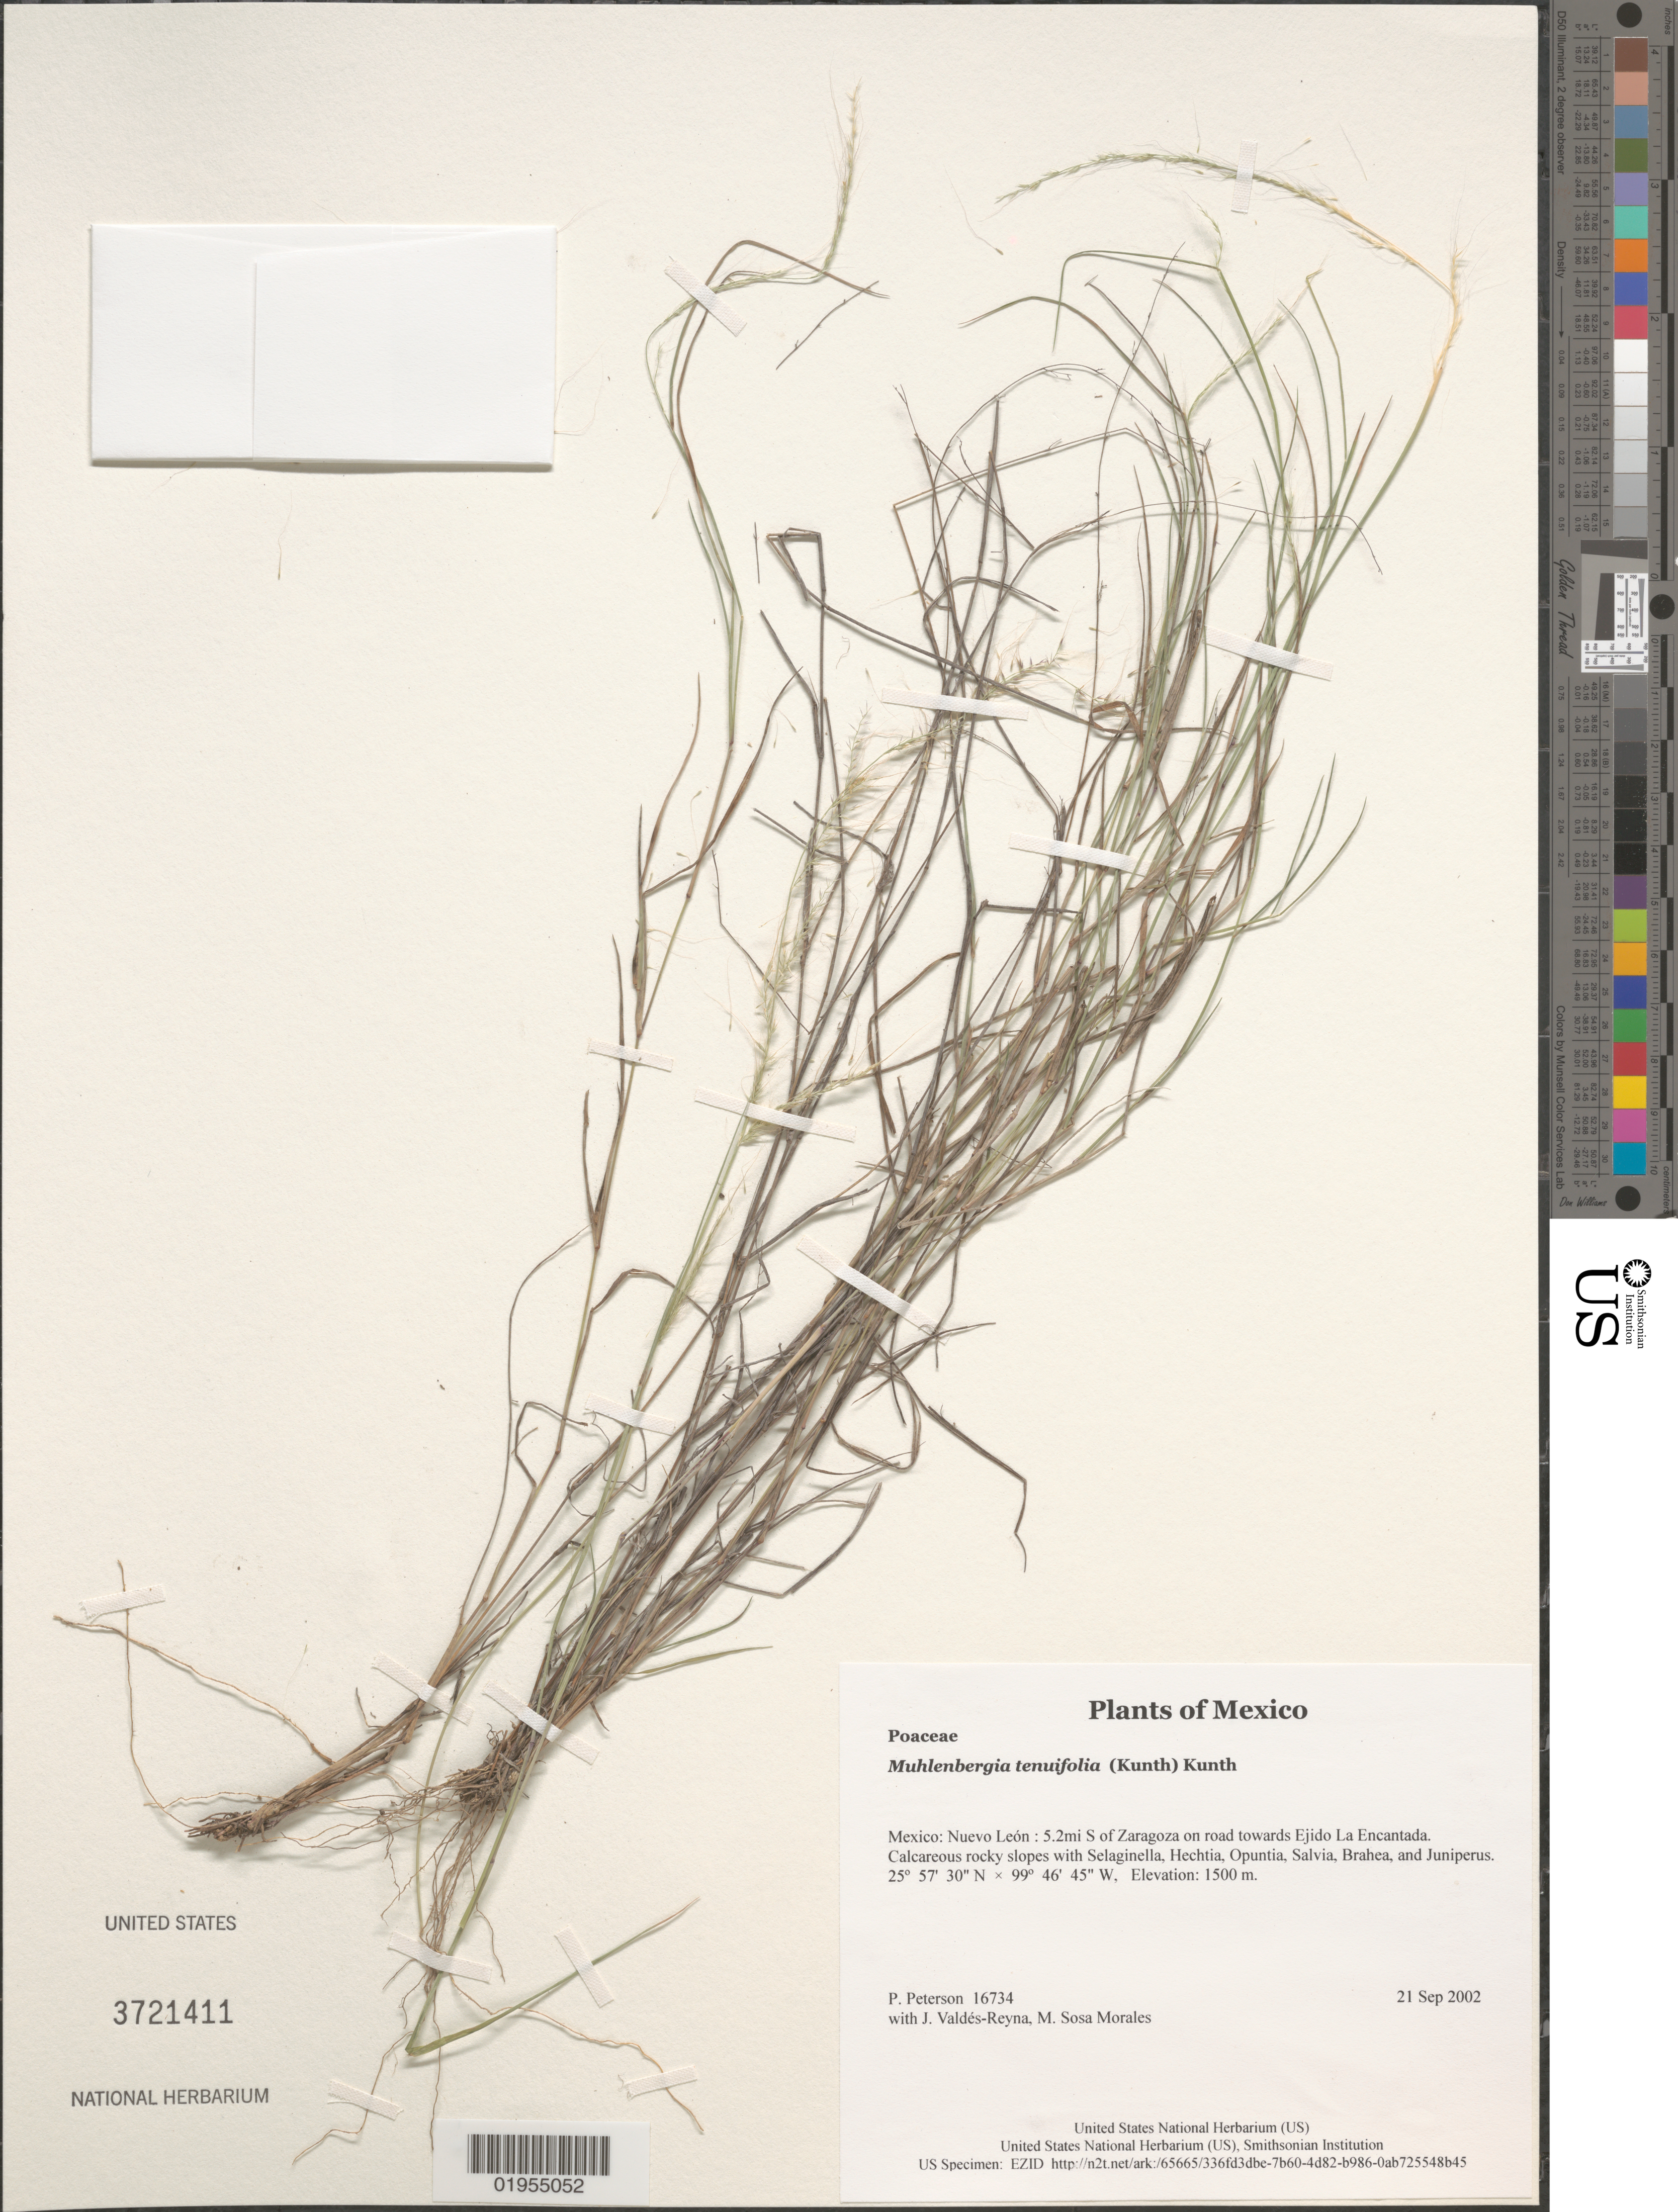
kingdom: Plantae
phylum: Tracheophyta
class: Liliopsida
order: Poales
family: Poaceae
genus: Muhlenbergia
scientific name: Muhlenbergia tenuifolia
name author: (Kunth) Kunth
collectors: P. M. Peterson, J. Valdés-Reyna & M. Sosa Morales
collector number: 16734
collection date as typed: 21 Sep 2002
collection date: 2002-09-21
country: Mexico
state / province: Nuevo León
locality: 5.2mi S of Zaragoza on road towards Ejido La Encantada. Calcareous rocky slopes with Selaginella, Hechtia, Opuntia, Salvia, Brahea, and Juniperus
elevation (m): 1500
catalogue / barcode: US 3721411